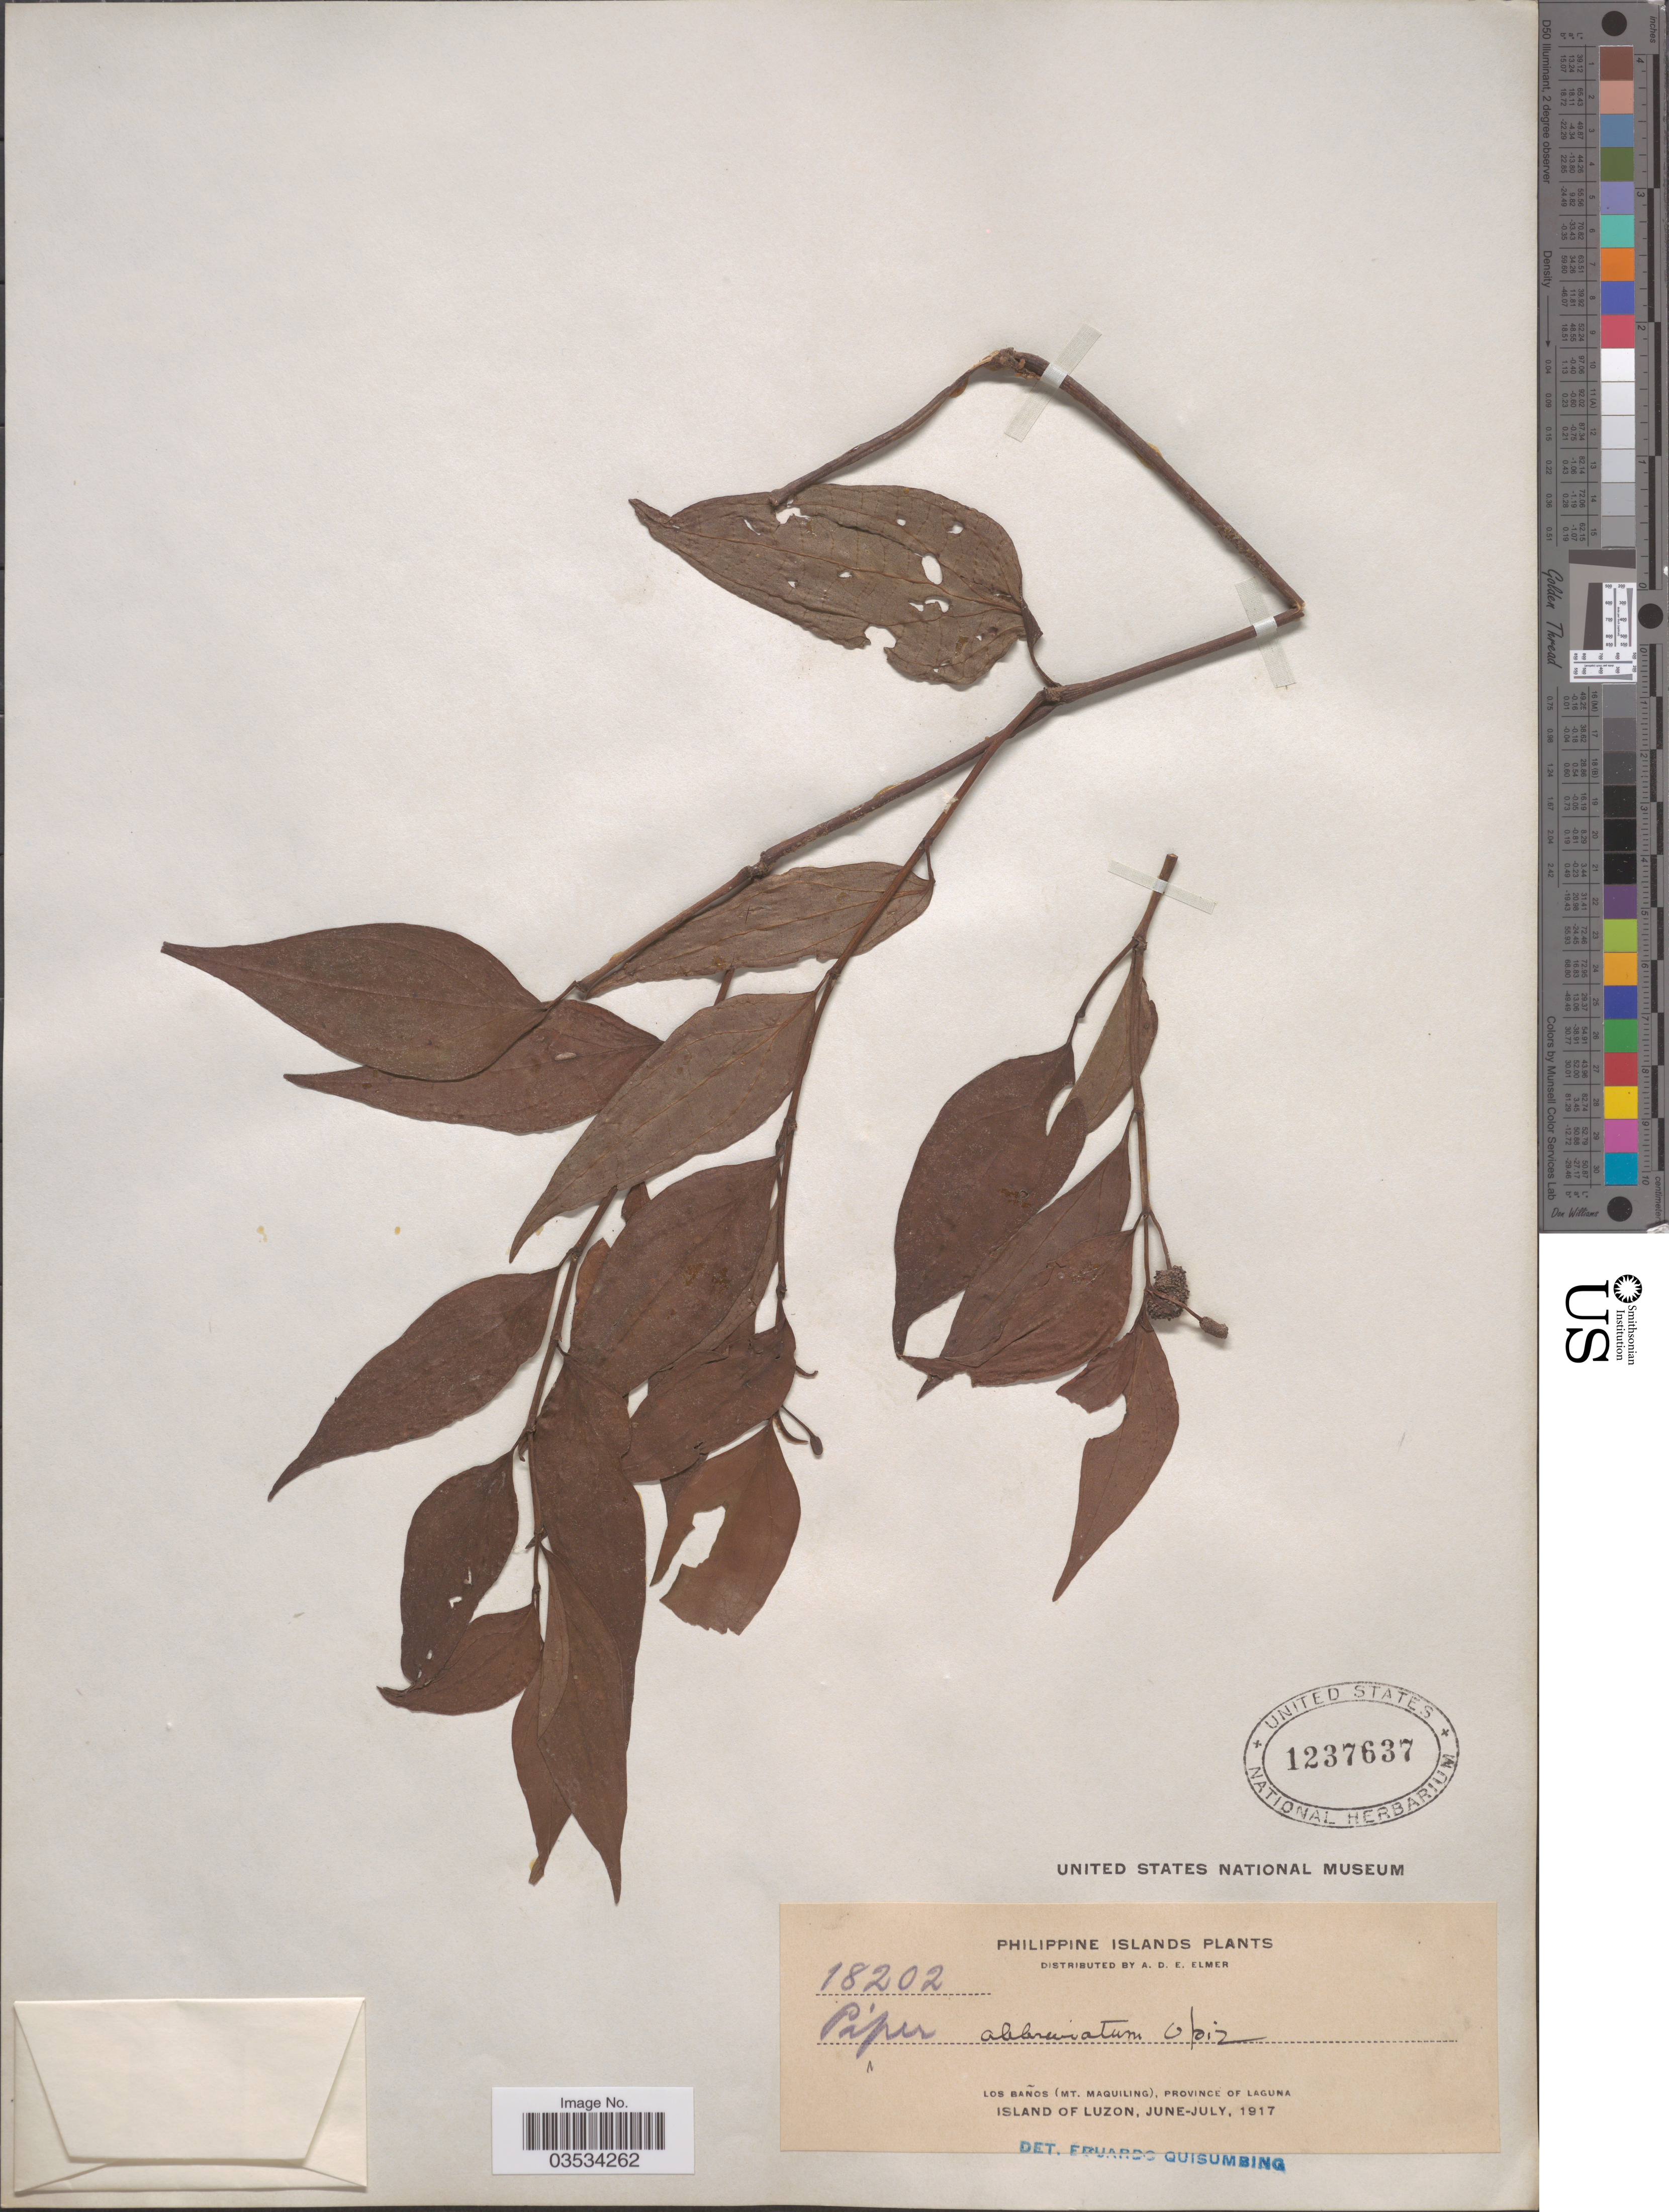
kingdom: Plantae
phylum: Tracheophyta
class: Magnoliopsida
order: Piperales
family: Piperaceae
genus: Piper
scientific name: Piper abbreviatum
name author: Opiz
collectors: A. D. E. Elmer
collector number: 18202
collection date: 1917-06/1917-07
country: Philippines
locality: Philippine Islands. Los Baños (Mt. Maquiling), Province of Laguna. Island of Luzon.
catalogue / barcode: US 1237637